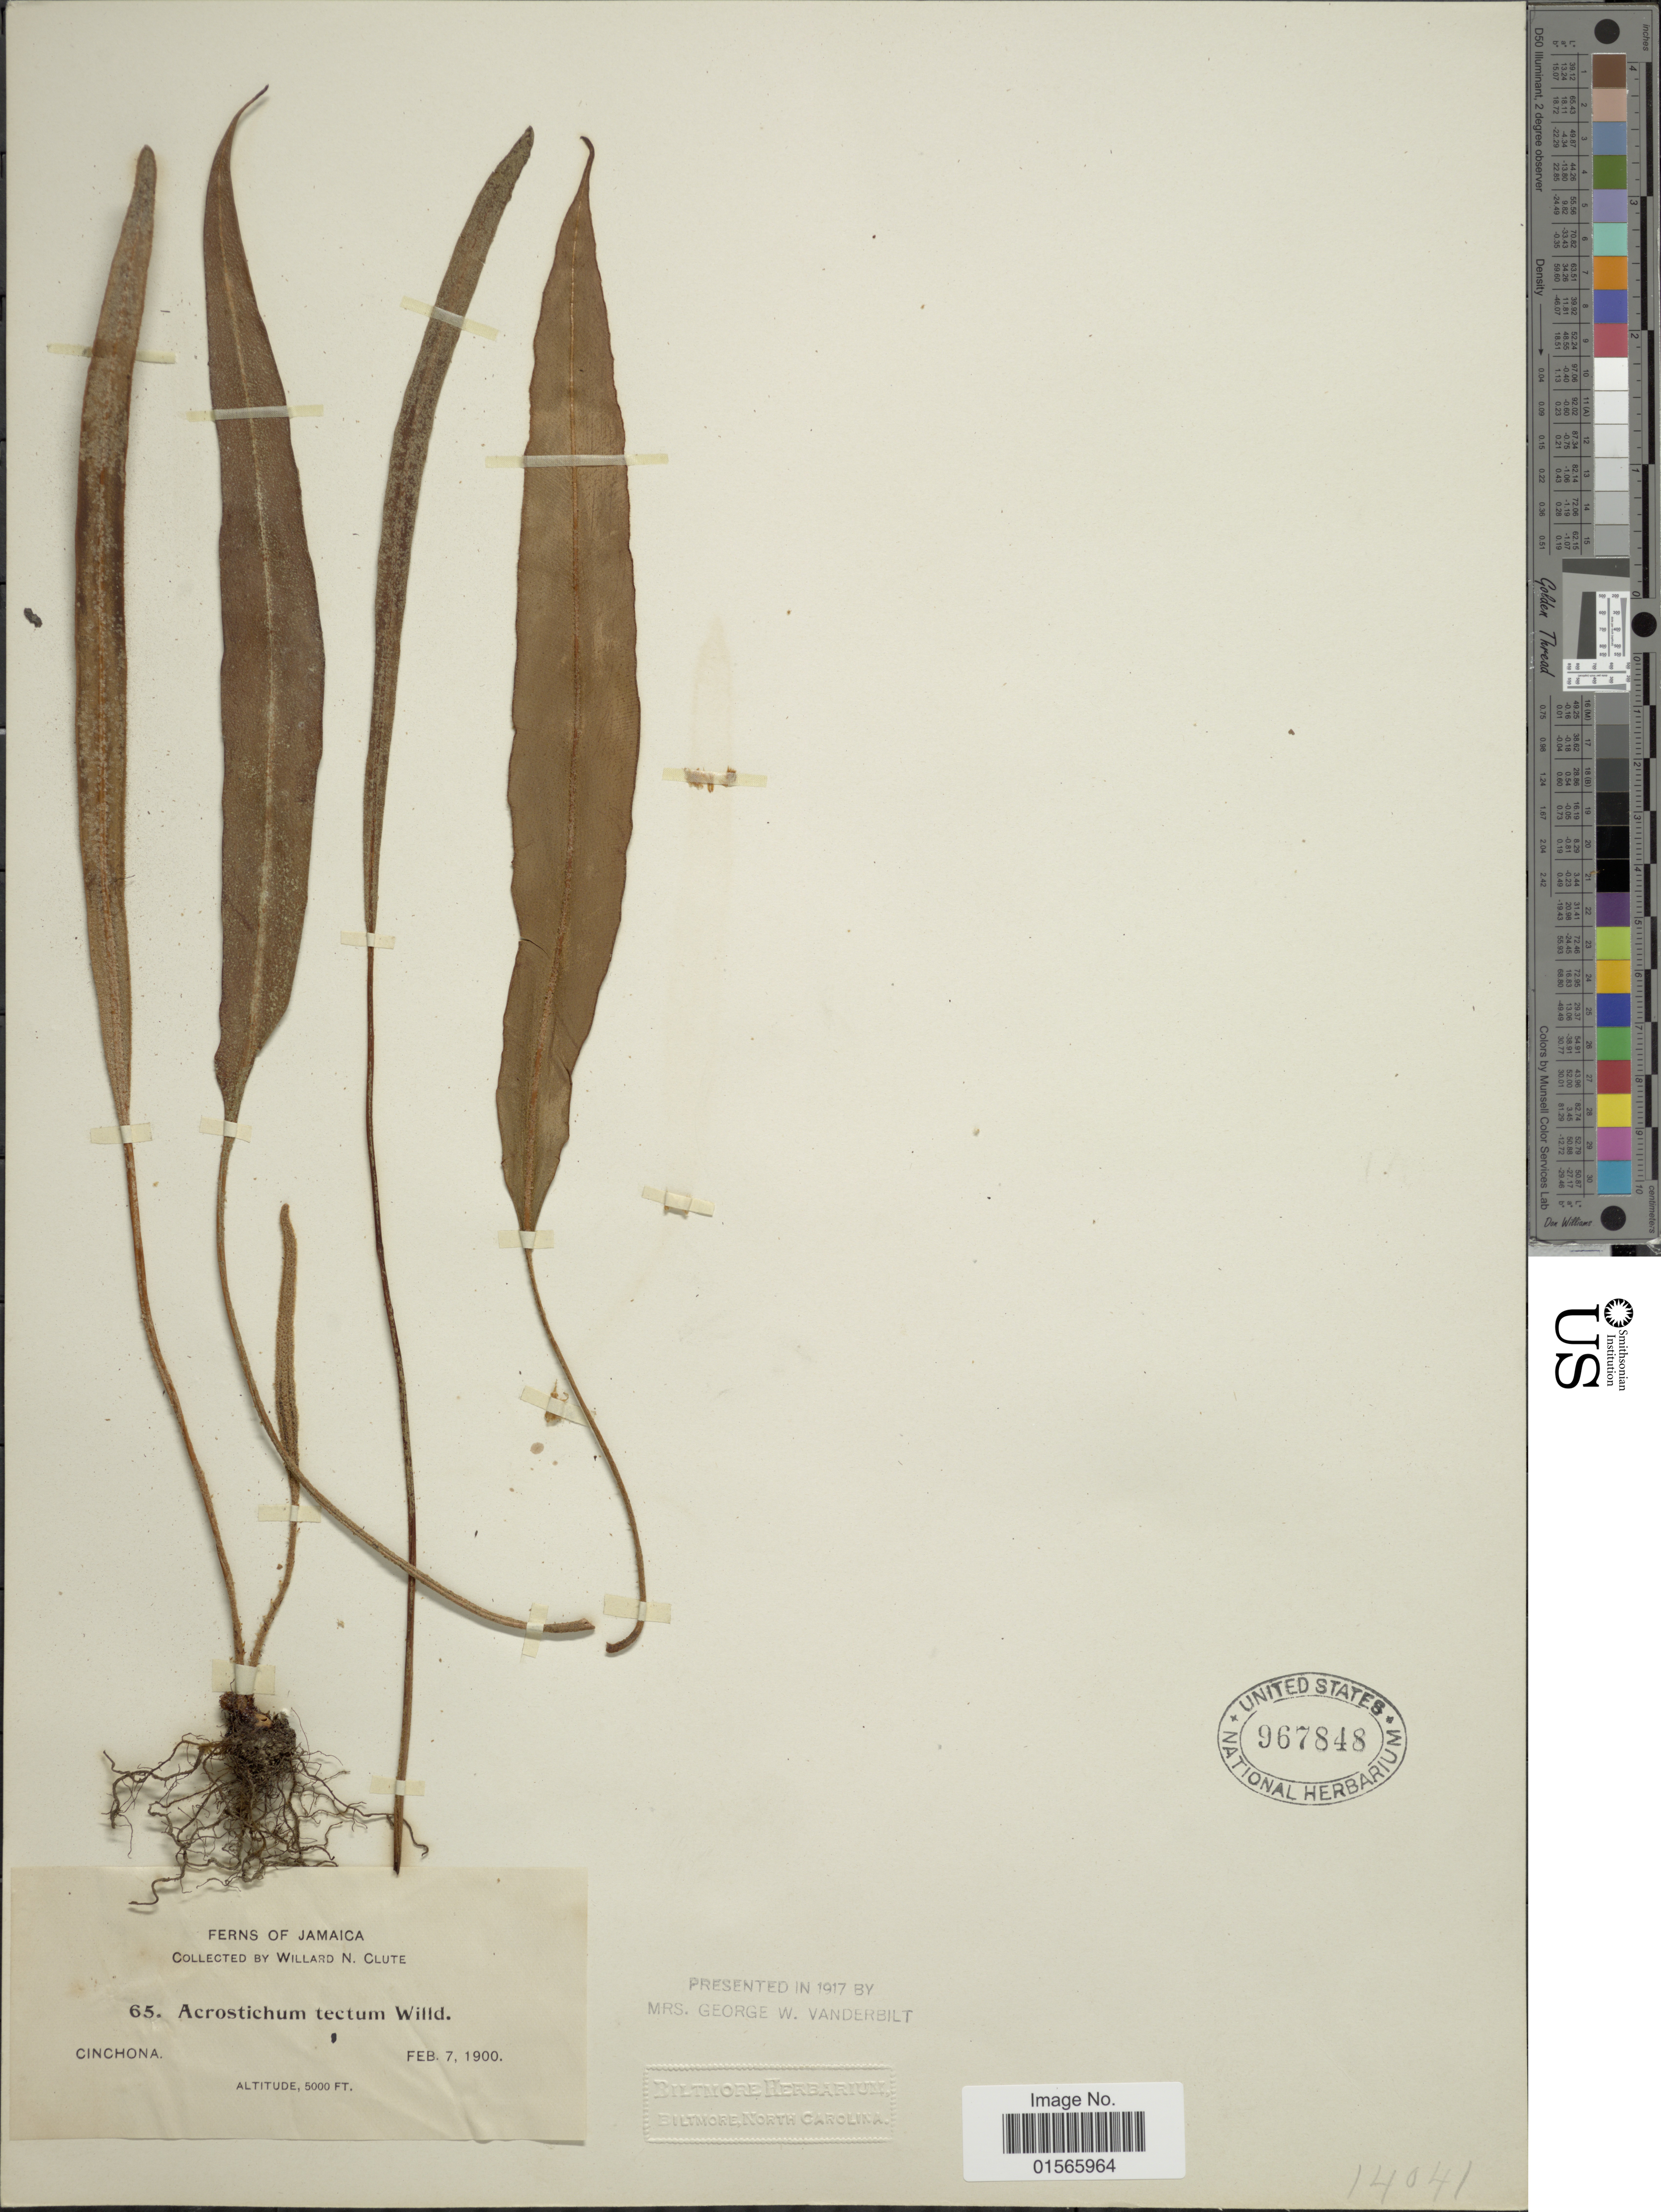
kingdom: Plantae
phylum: Tracheophyta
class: Polypodiopsida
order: Polypodiales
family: Dryopteridaceae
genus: Elaphoglossum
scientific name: Elaphoglossum tectum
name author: (Humb. & Bonpl.) Moore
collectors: W. N. Clute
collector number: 65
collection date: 1900-02-07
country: Jamaica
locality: Cinchona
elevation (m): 1524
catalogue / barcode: US 967848